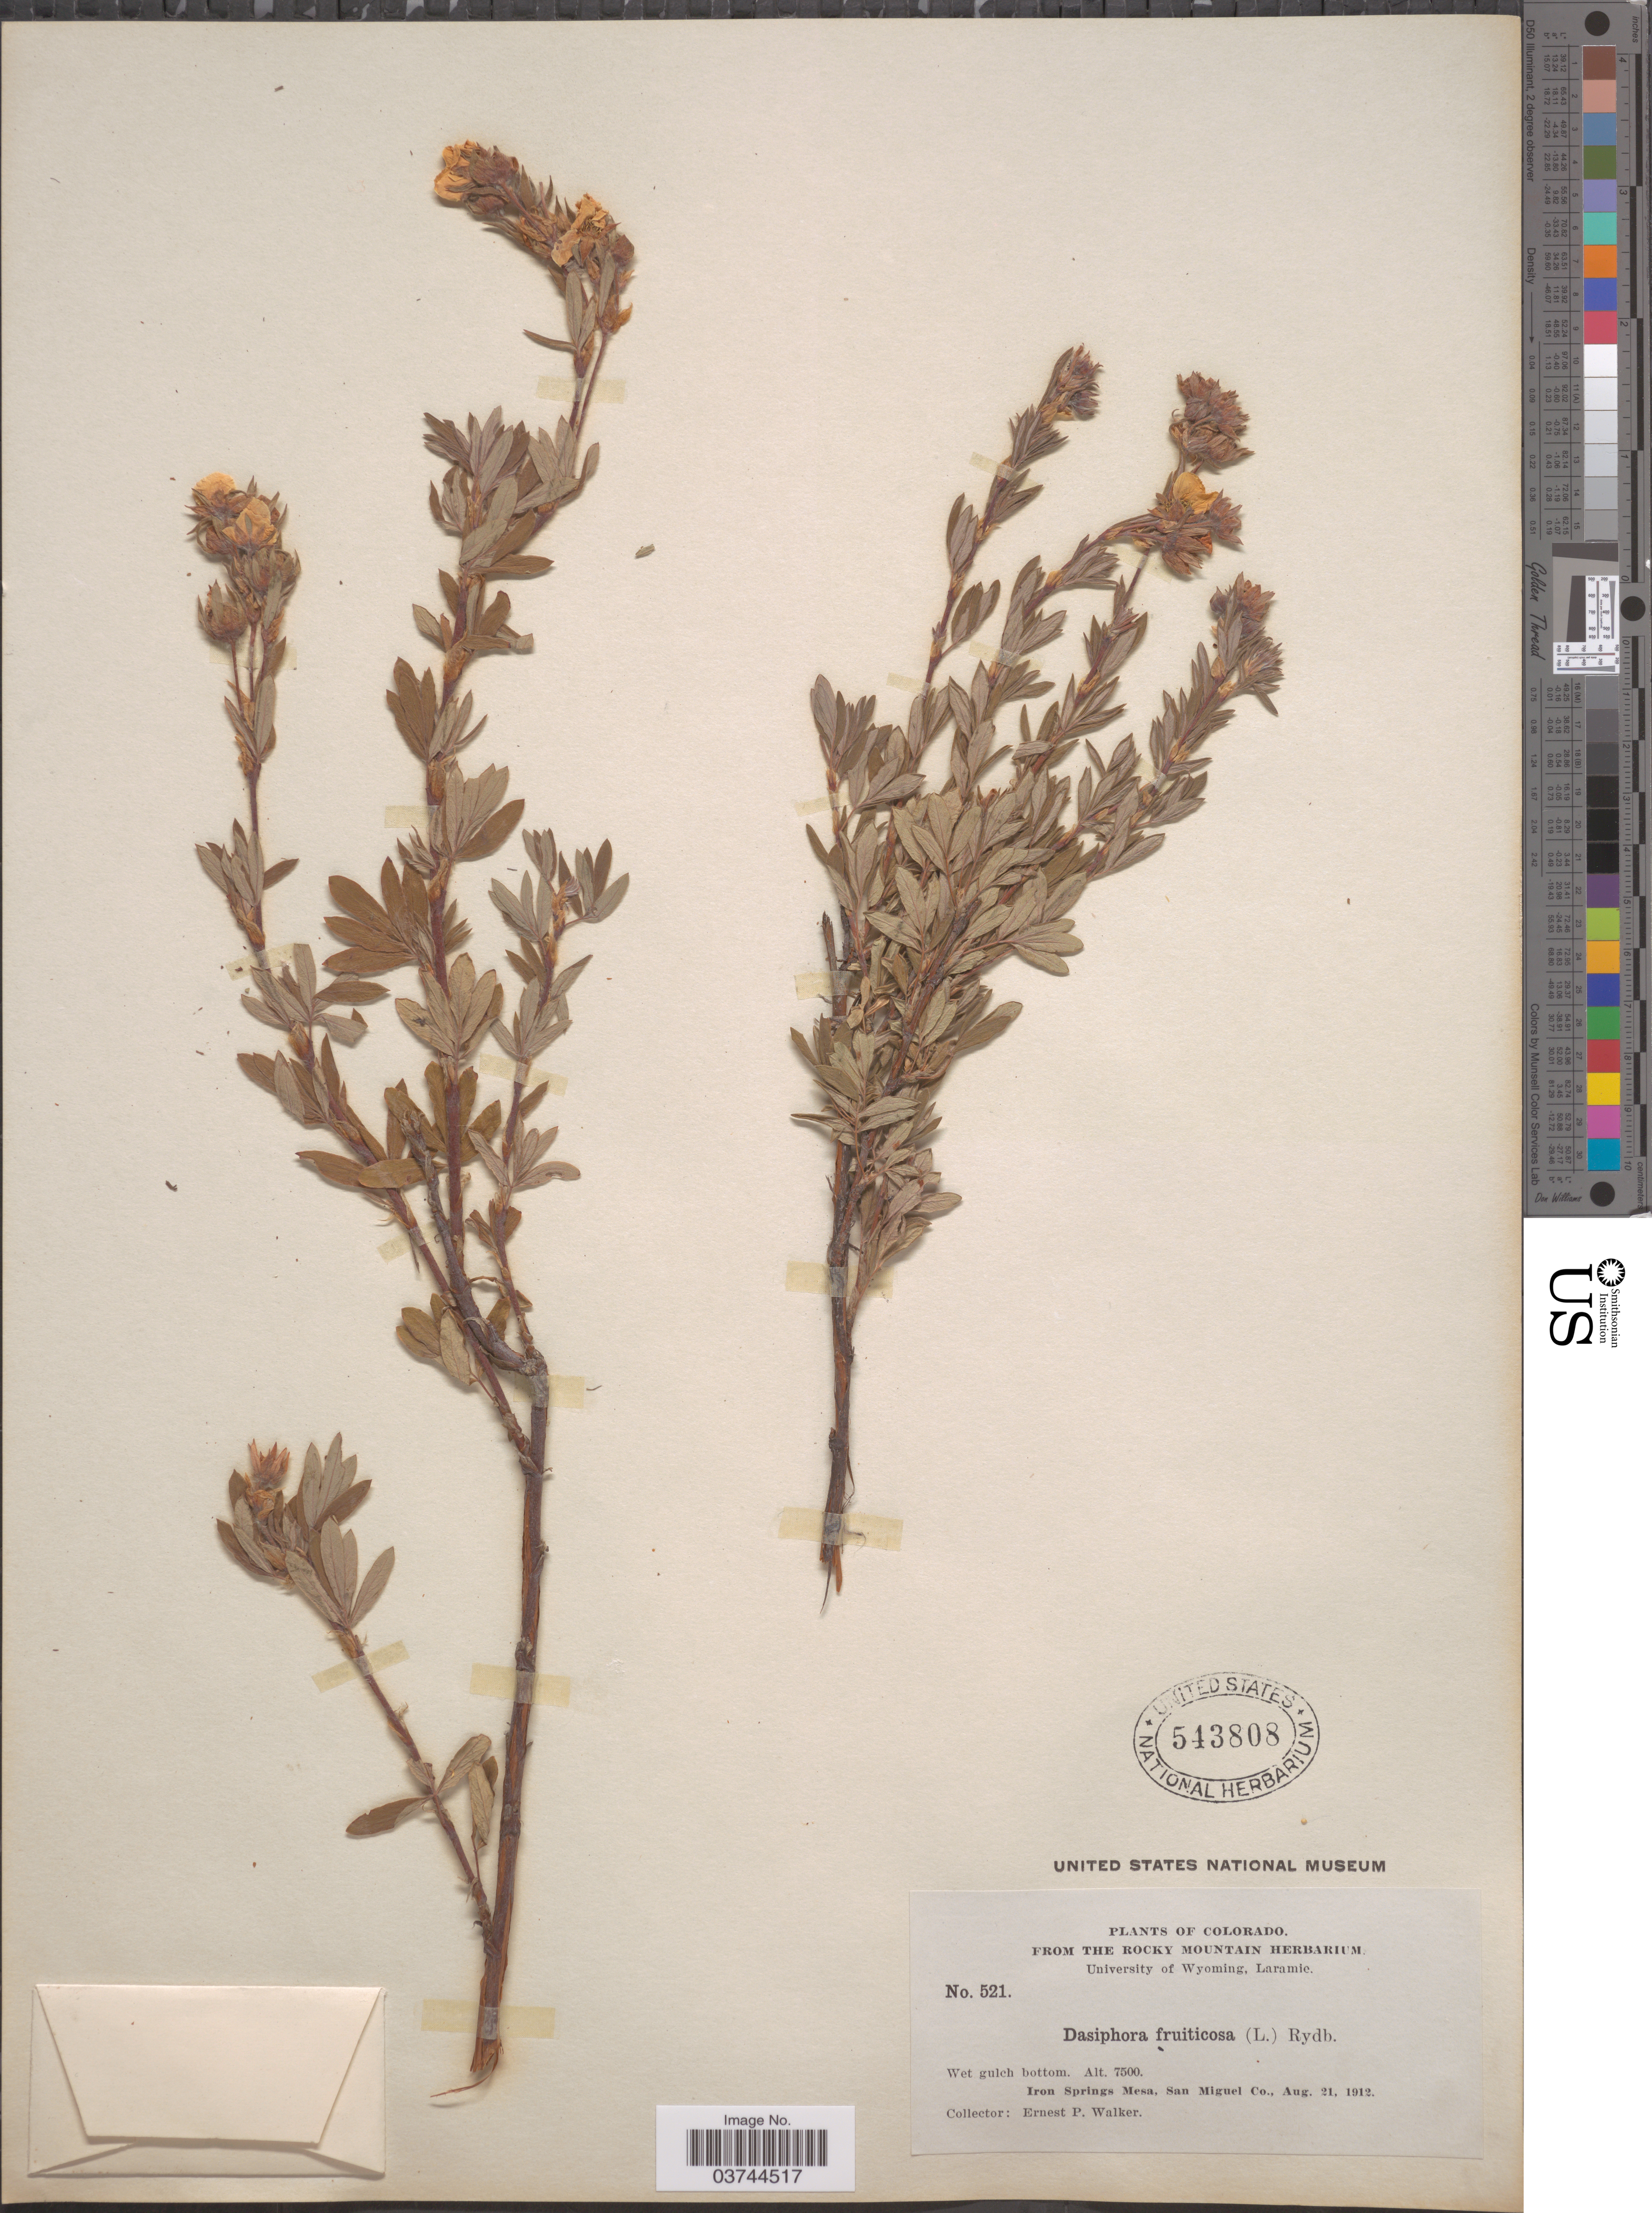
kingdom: Plantae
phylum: Tracheophyta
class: Magnoliopsida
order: Rosales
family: Rosaceae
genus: Dasiphora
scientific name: Dasiphora fruticosa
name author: (L.) Rydb.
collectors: E. P. Walker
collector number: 521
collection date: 1912-08-21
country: United States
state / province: Colorado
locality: Iron Springs Mesa, San Miguel Co.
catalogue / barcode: US 543808